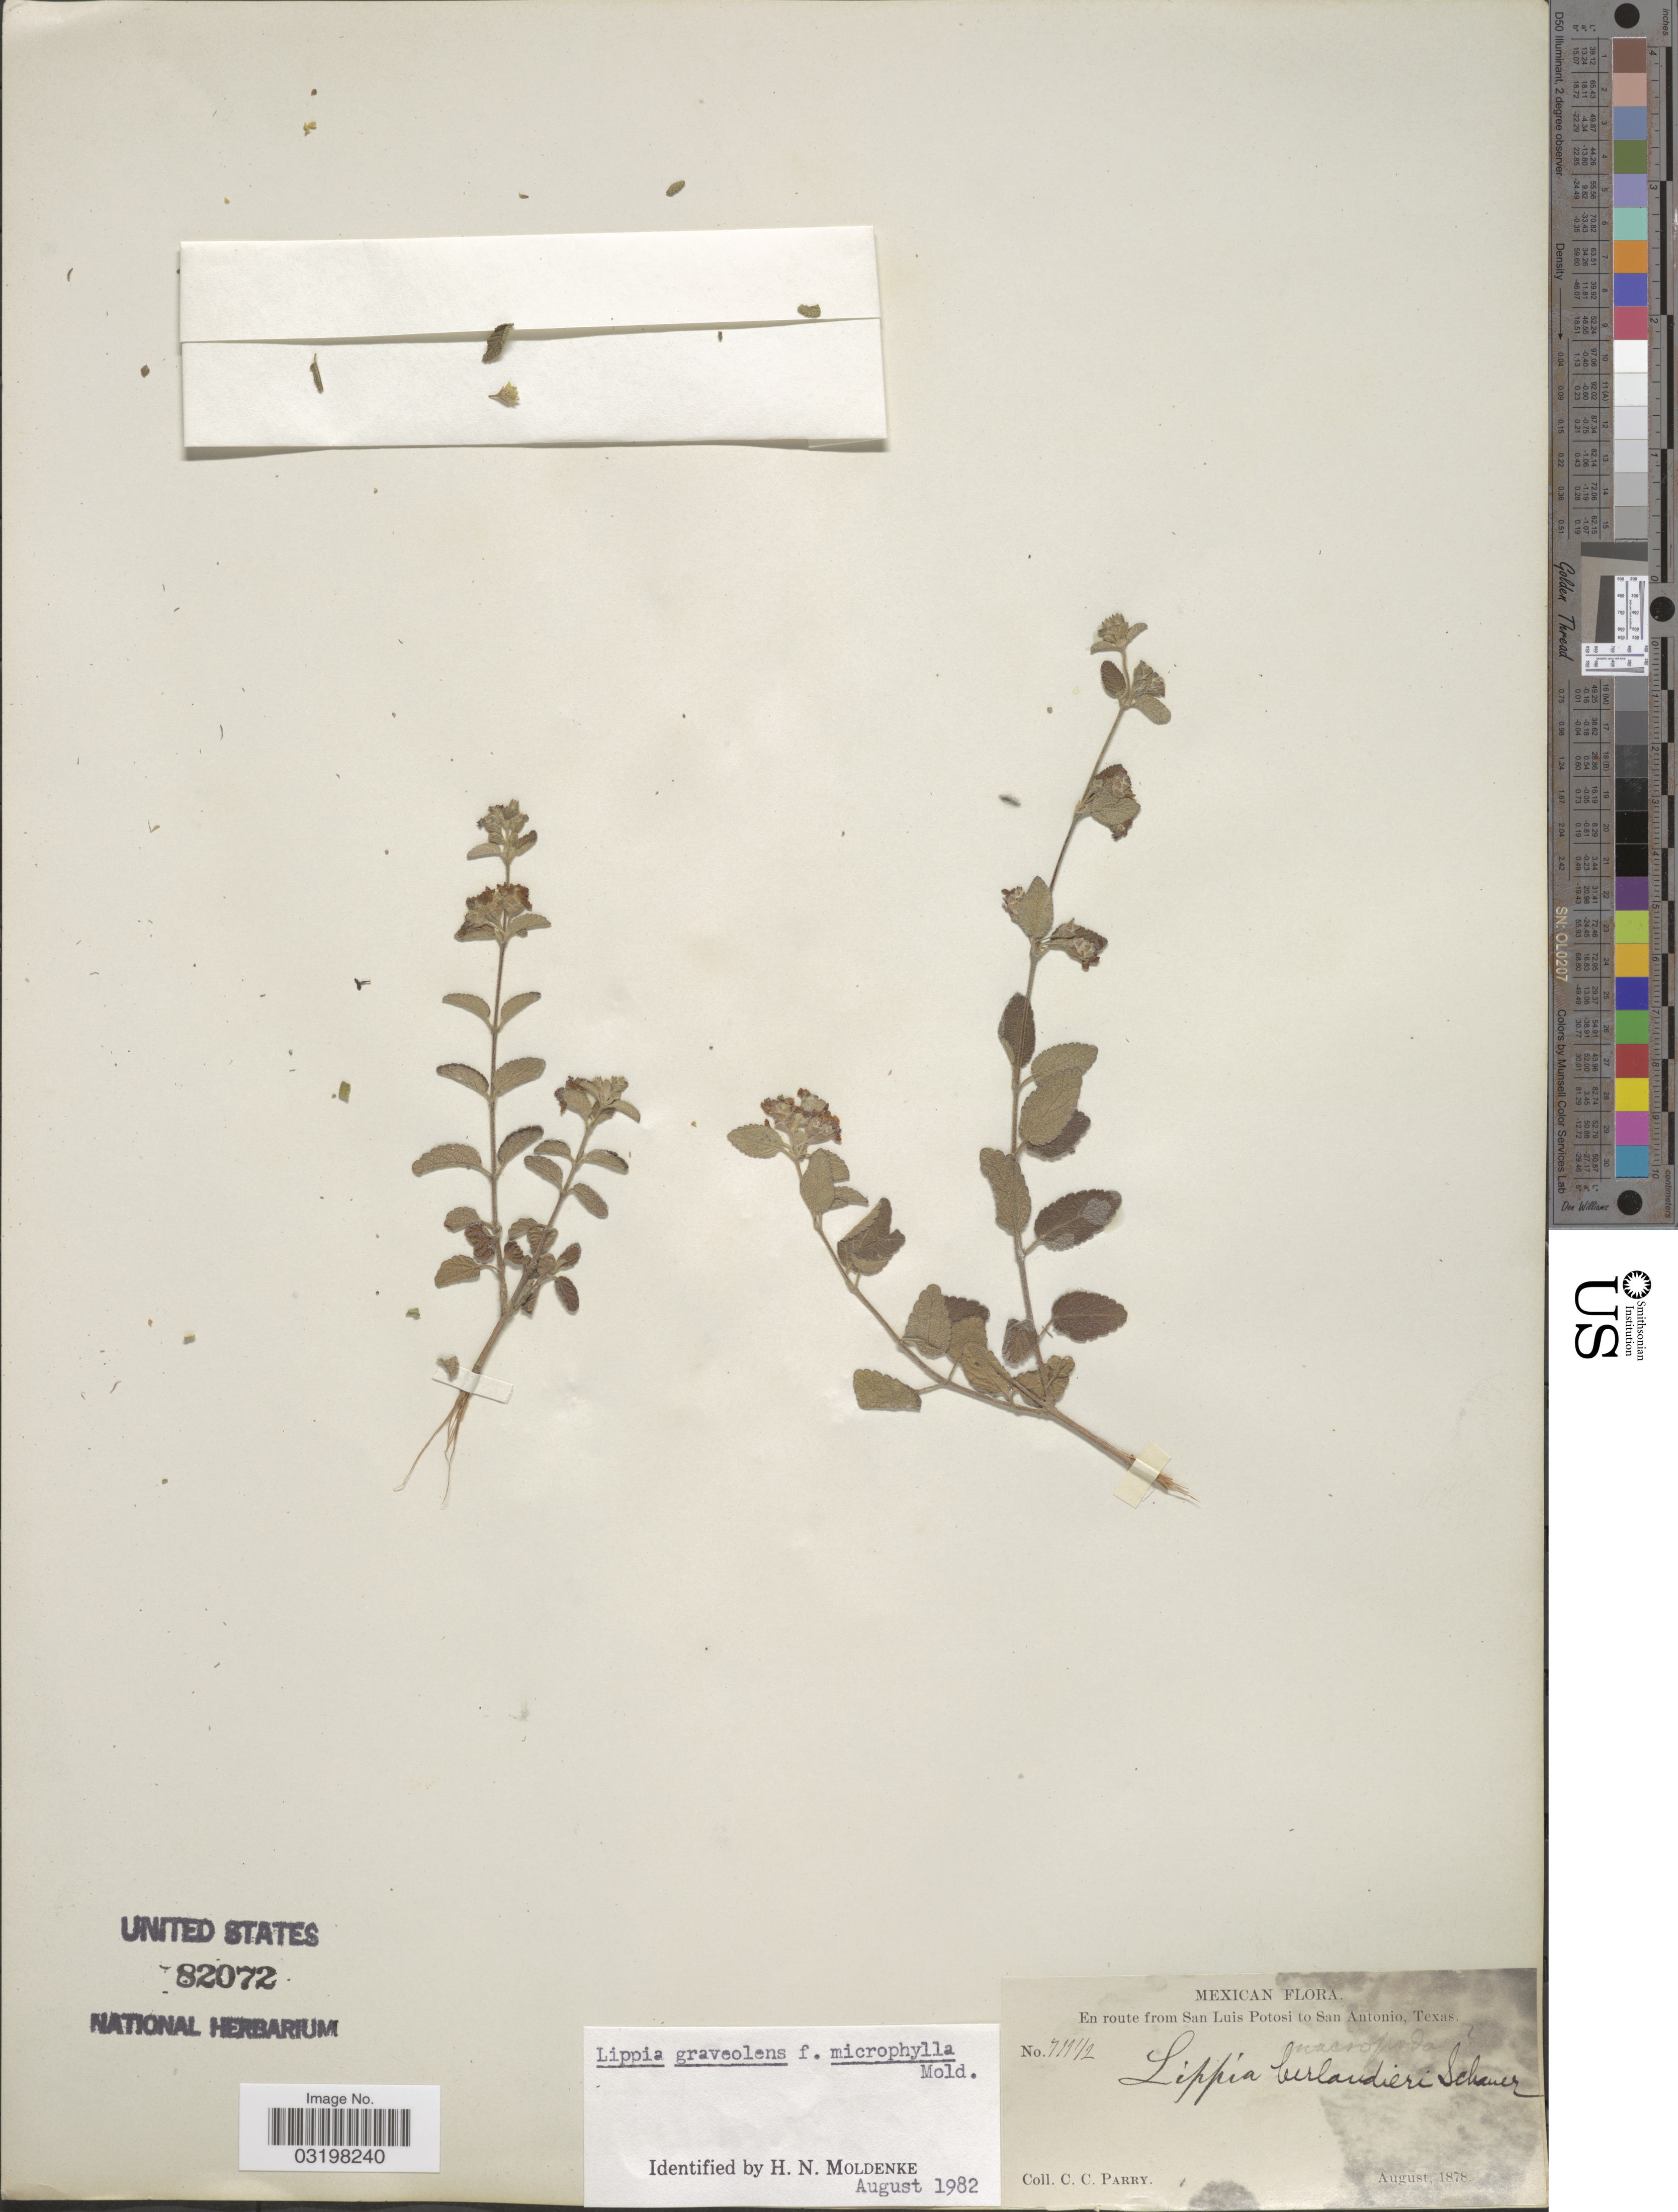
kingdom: Plantae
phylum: Tracheophyta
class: Magnoliopsida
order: Lamiales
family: Verbenaceae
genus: Lippia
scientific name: Lippia graveolens f. microphylla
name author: Kunth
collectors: C. C. Parry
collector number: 719½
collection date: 1878-08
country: Mexico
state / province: San Luis Potosí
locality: En route from San Luis Potosi to San Antonio, Texas.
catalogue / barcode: US 82072